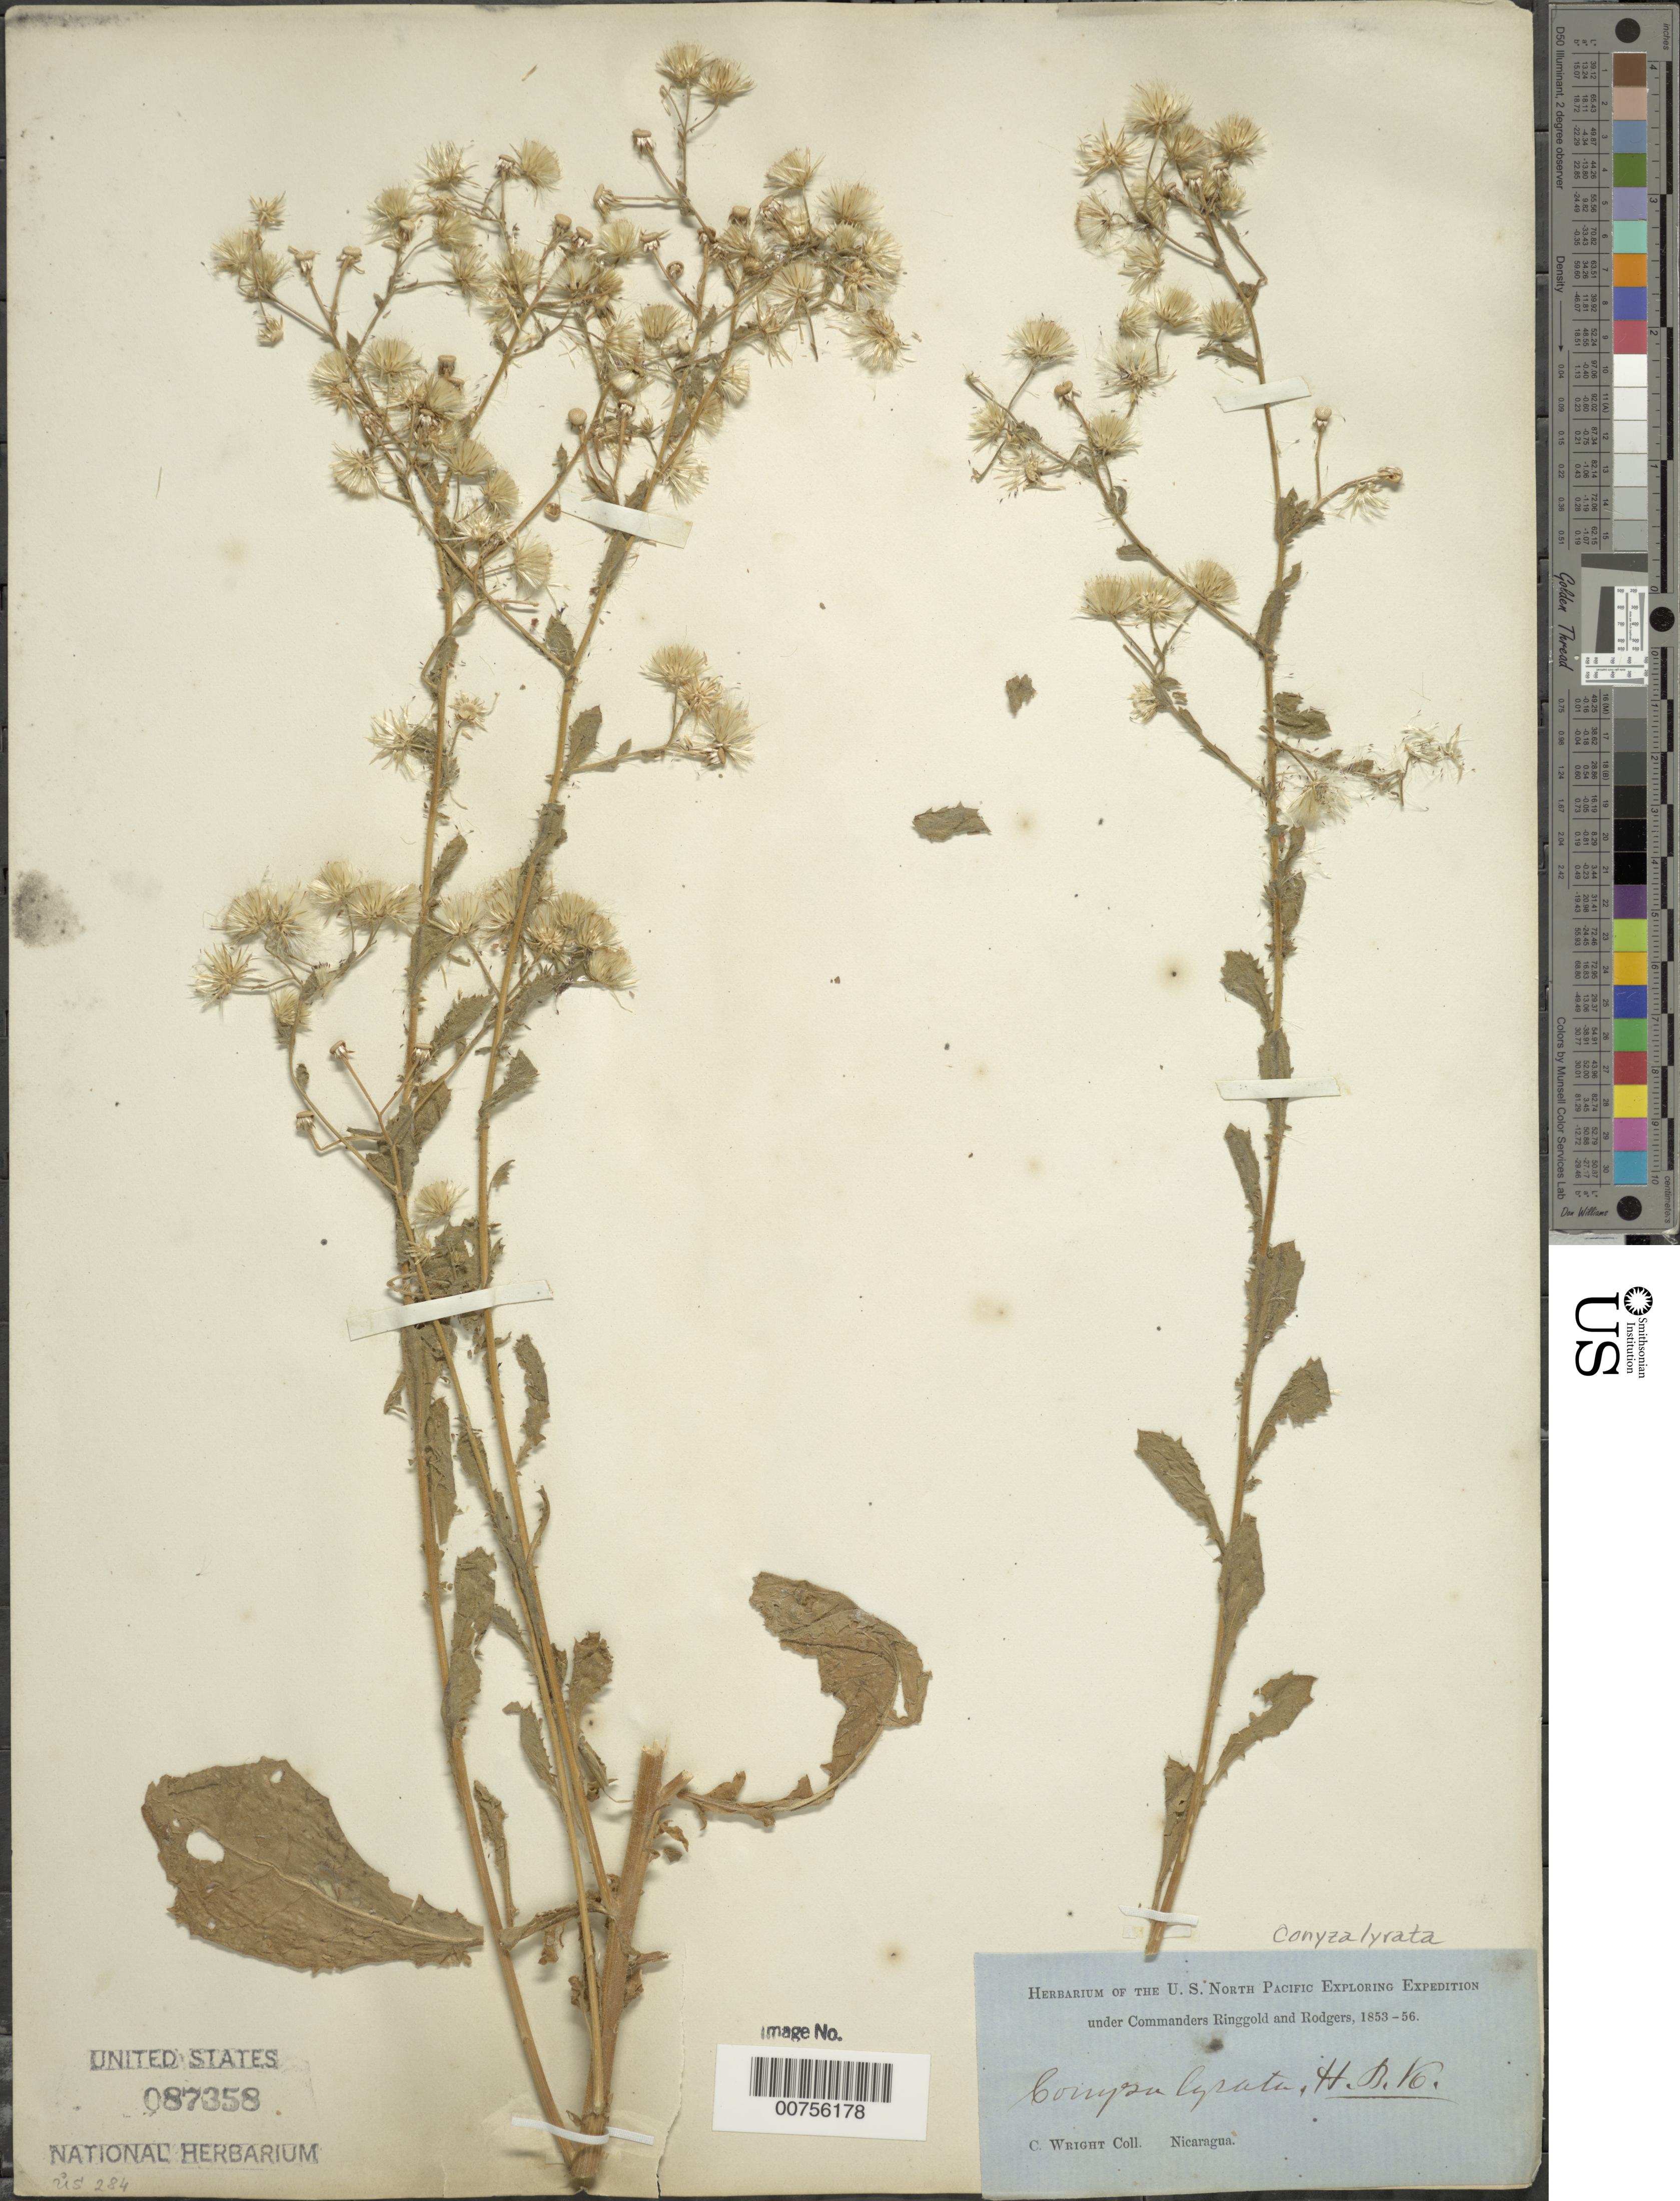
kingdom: Plantae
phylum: Tracheophyta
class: Magnoliopsida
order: Asterales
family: Asteraceae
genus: Conyza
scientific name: Conyza lyrata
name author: Kunth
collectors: C. Wright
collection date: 1853/1856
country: Nicaragua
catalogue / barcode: US 87358